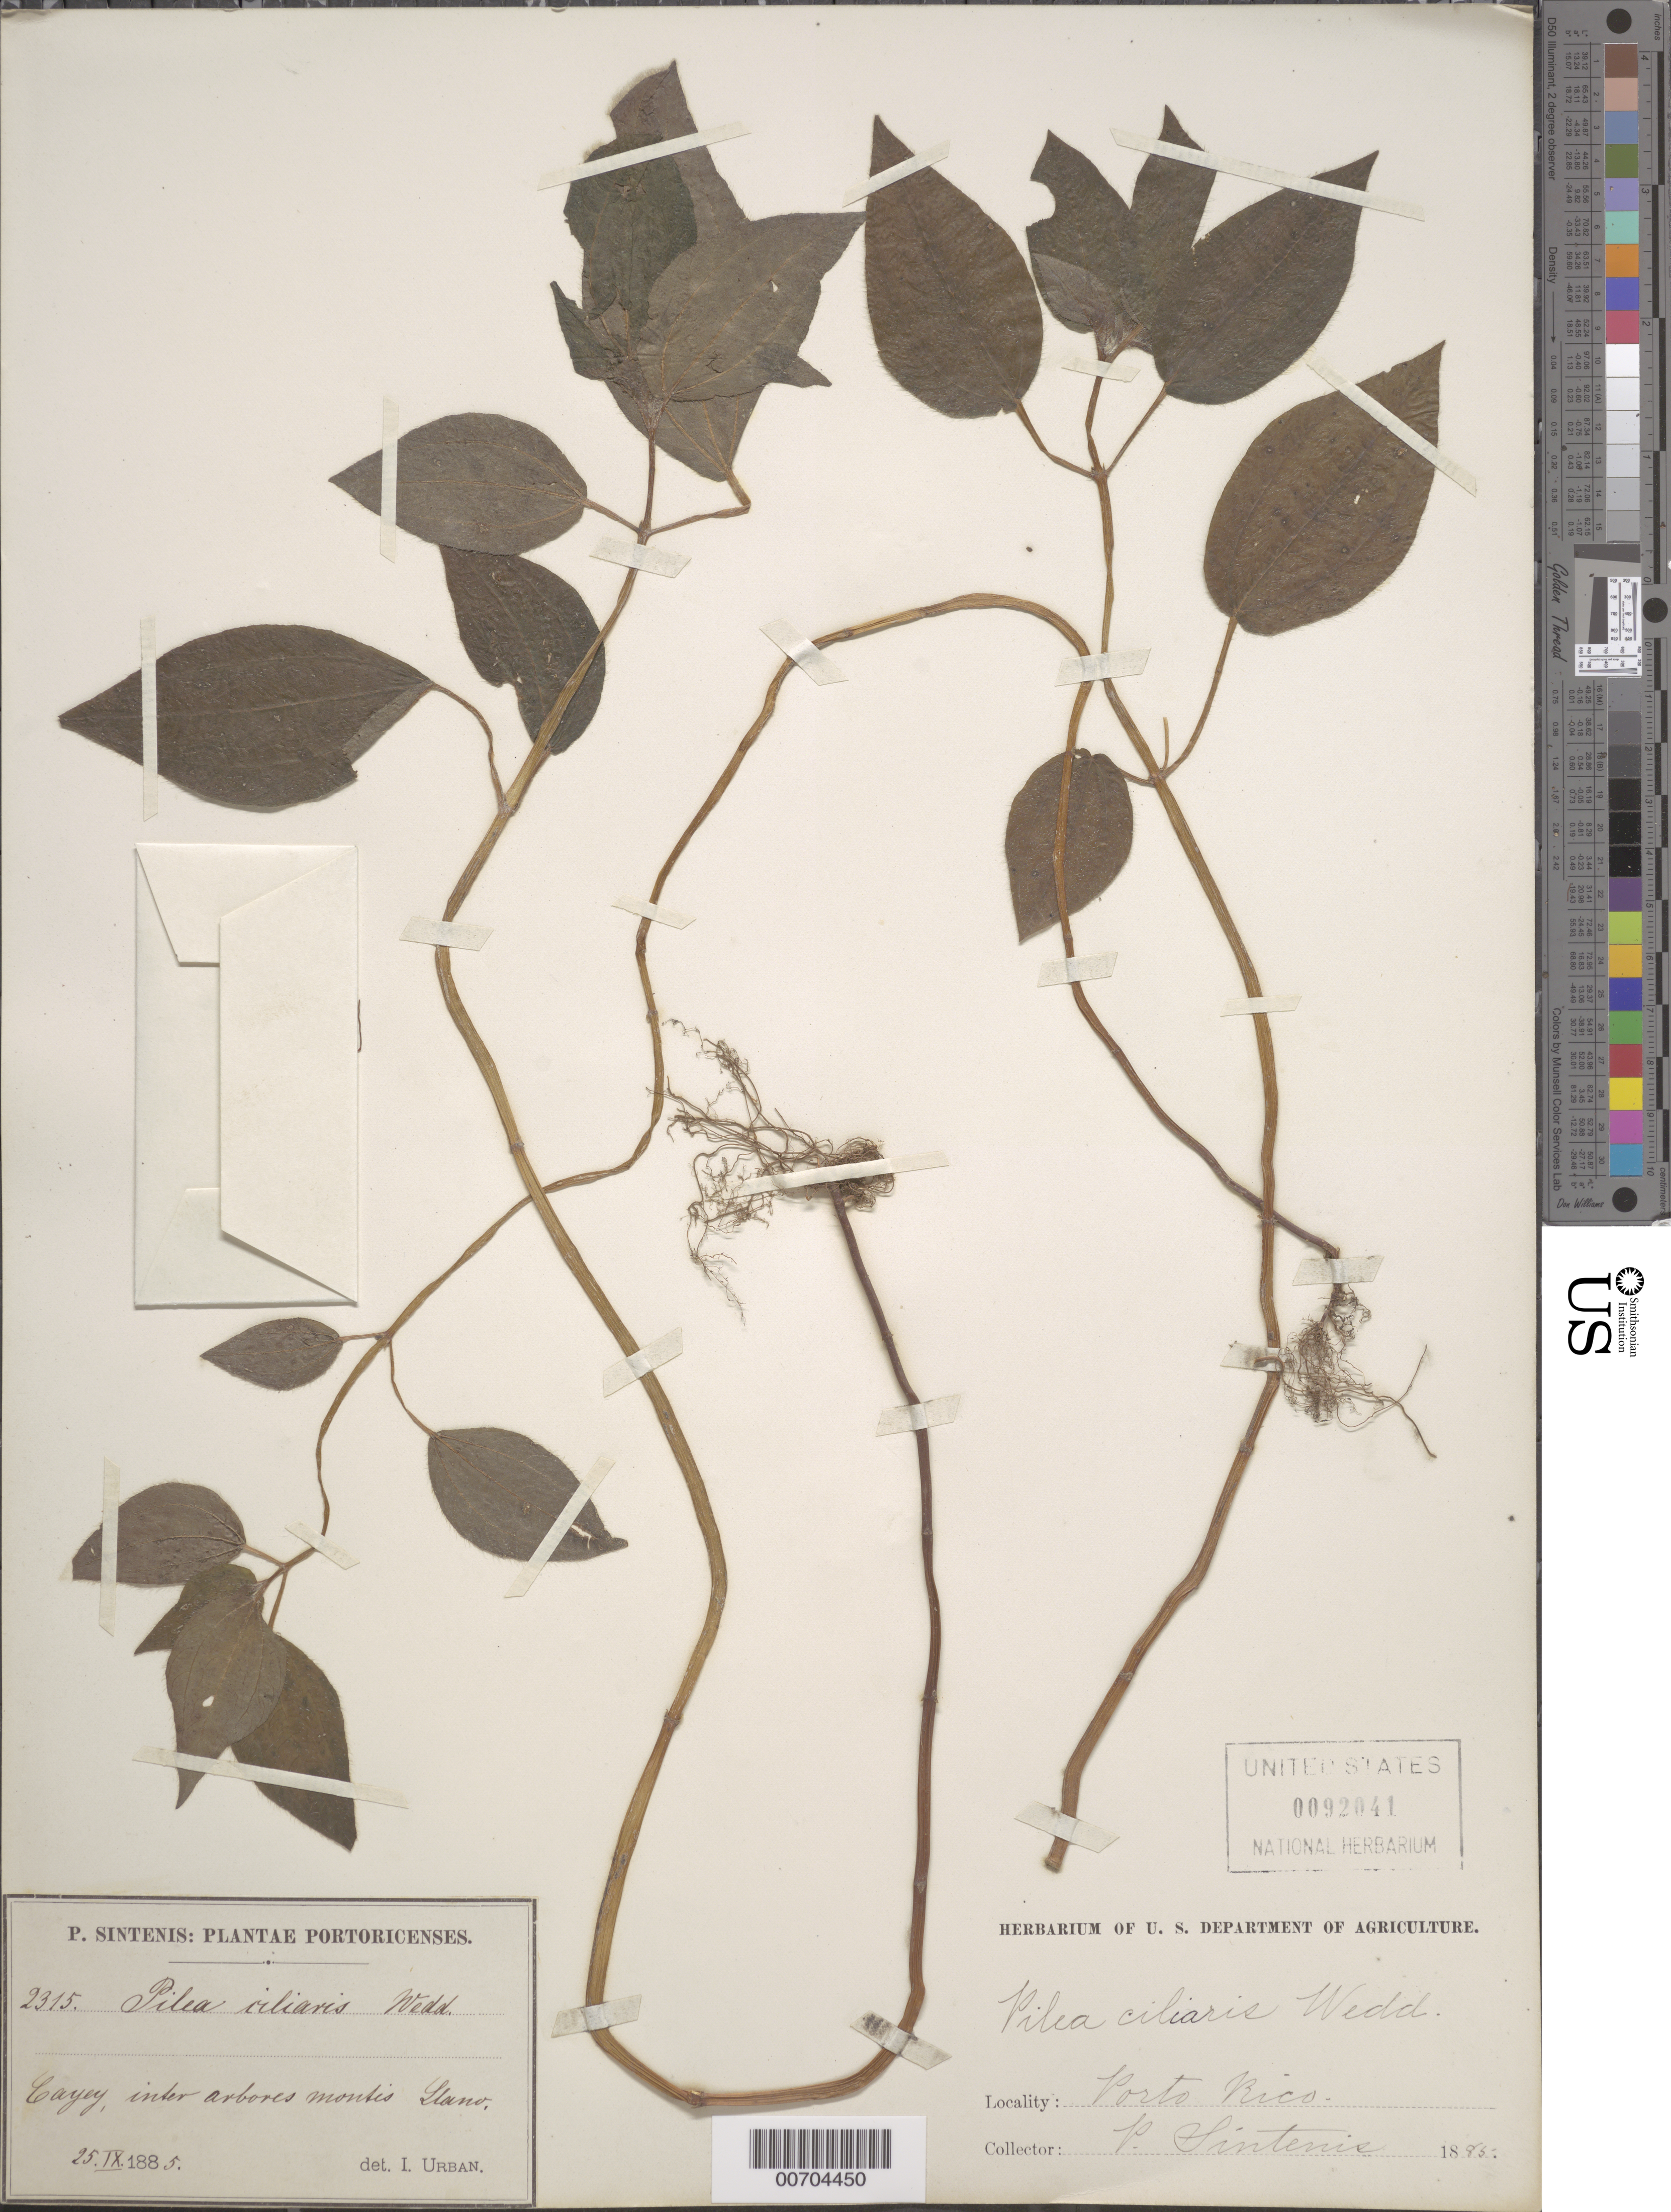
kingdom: Plantae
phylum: Tracheophyta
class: Magnoliopsida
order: Rosales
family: Urticaceae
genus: Pilea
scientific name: Pilea parietaria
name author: (L.) Blume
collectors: P. Sintenis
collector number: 2315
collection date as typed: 25 Sep 1885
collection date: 1885-09-25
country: Puerto Rico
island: Greater Antilles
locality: Cayey, inter arbores montis Llamo.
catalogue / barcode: US 92041